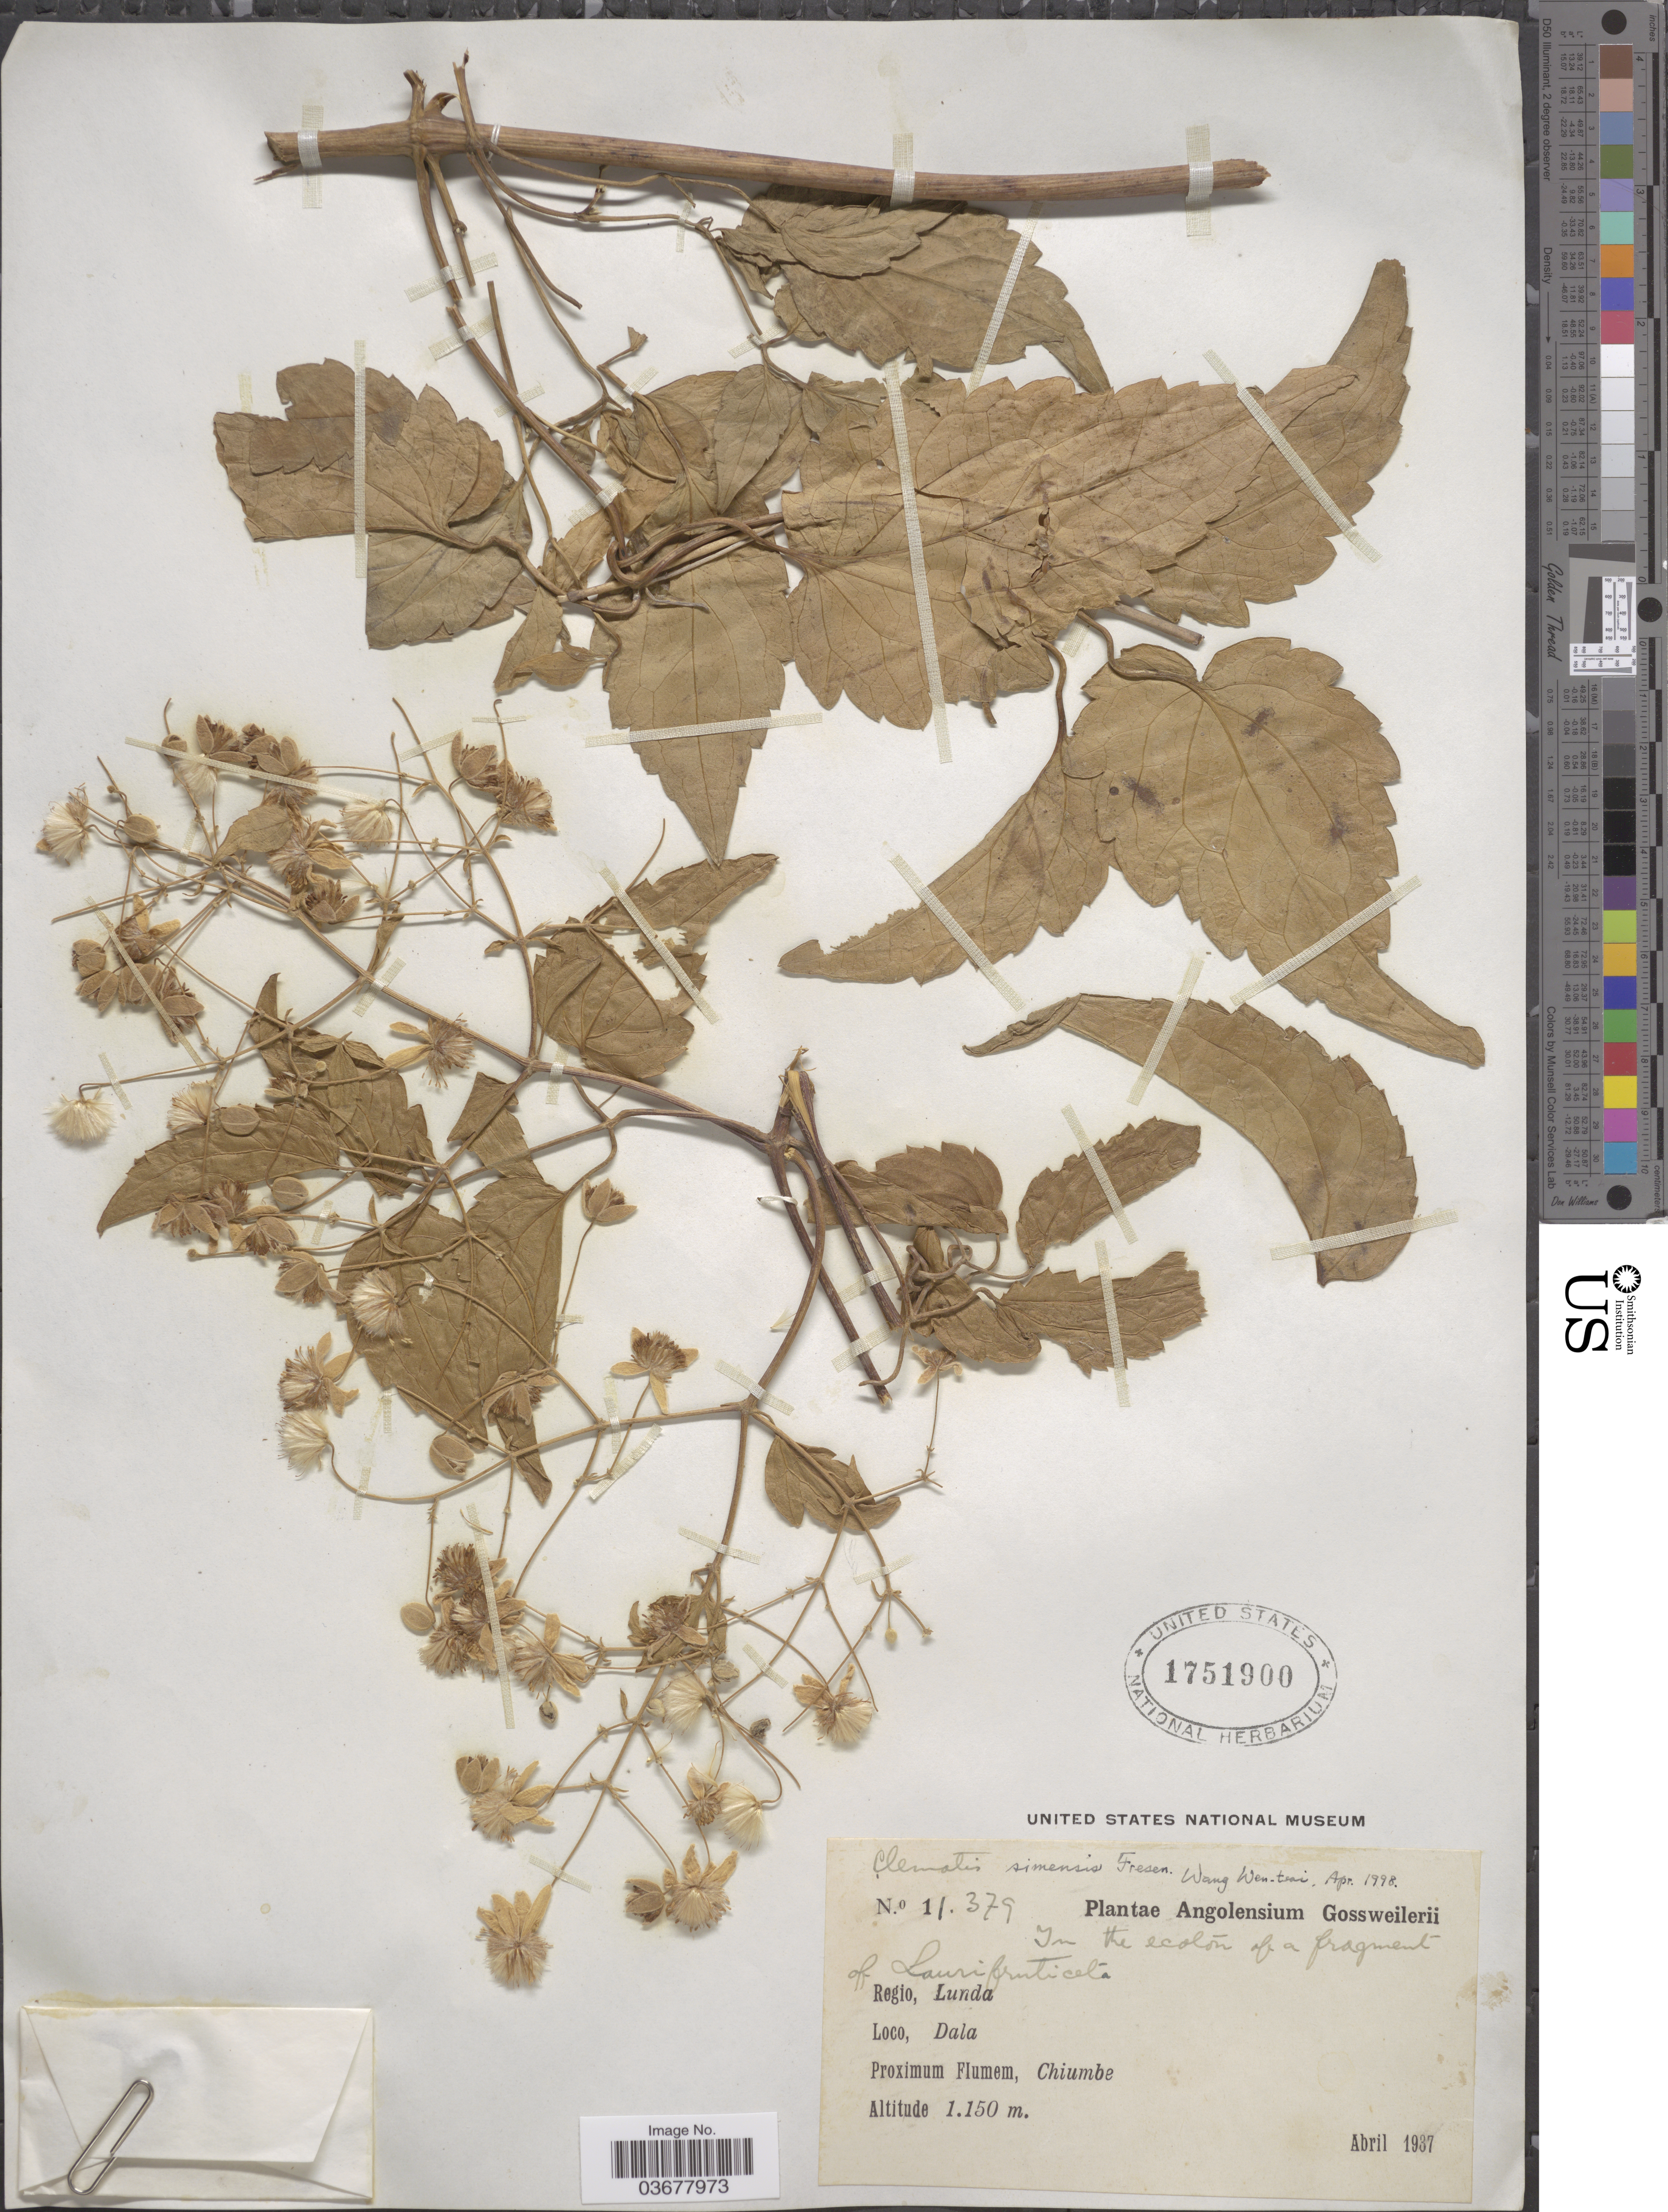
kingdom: Plantae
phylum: Tracheophyta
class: Magnoliopsida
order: Ranunculales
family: Ranunculaceae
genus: Clematis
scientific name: Clematis simensis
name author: Fresen.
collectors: -. Gossweiler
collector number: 1/379*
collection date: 1937-04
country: Angola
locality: Regio, Lunda. Dala. Proximum Flumen, Chiumbe.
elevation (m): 1150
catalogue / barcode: US 1751900